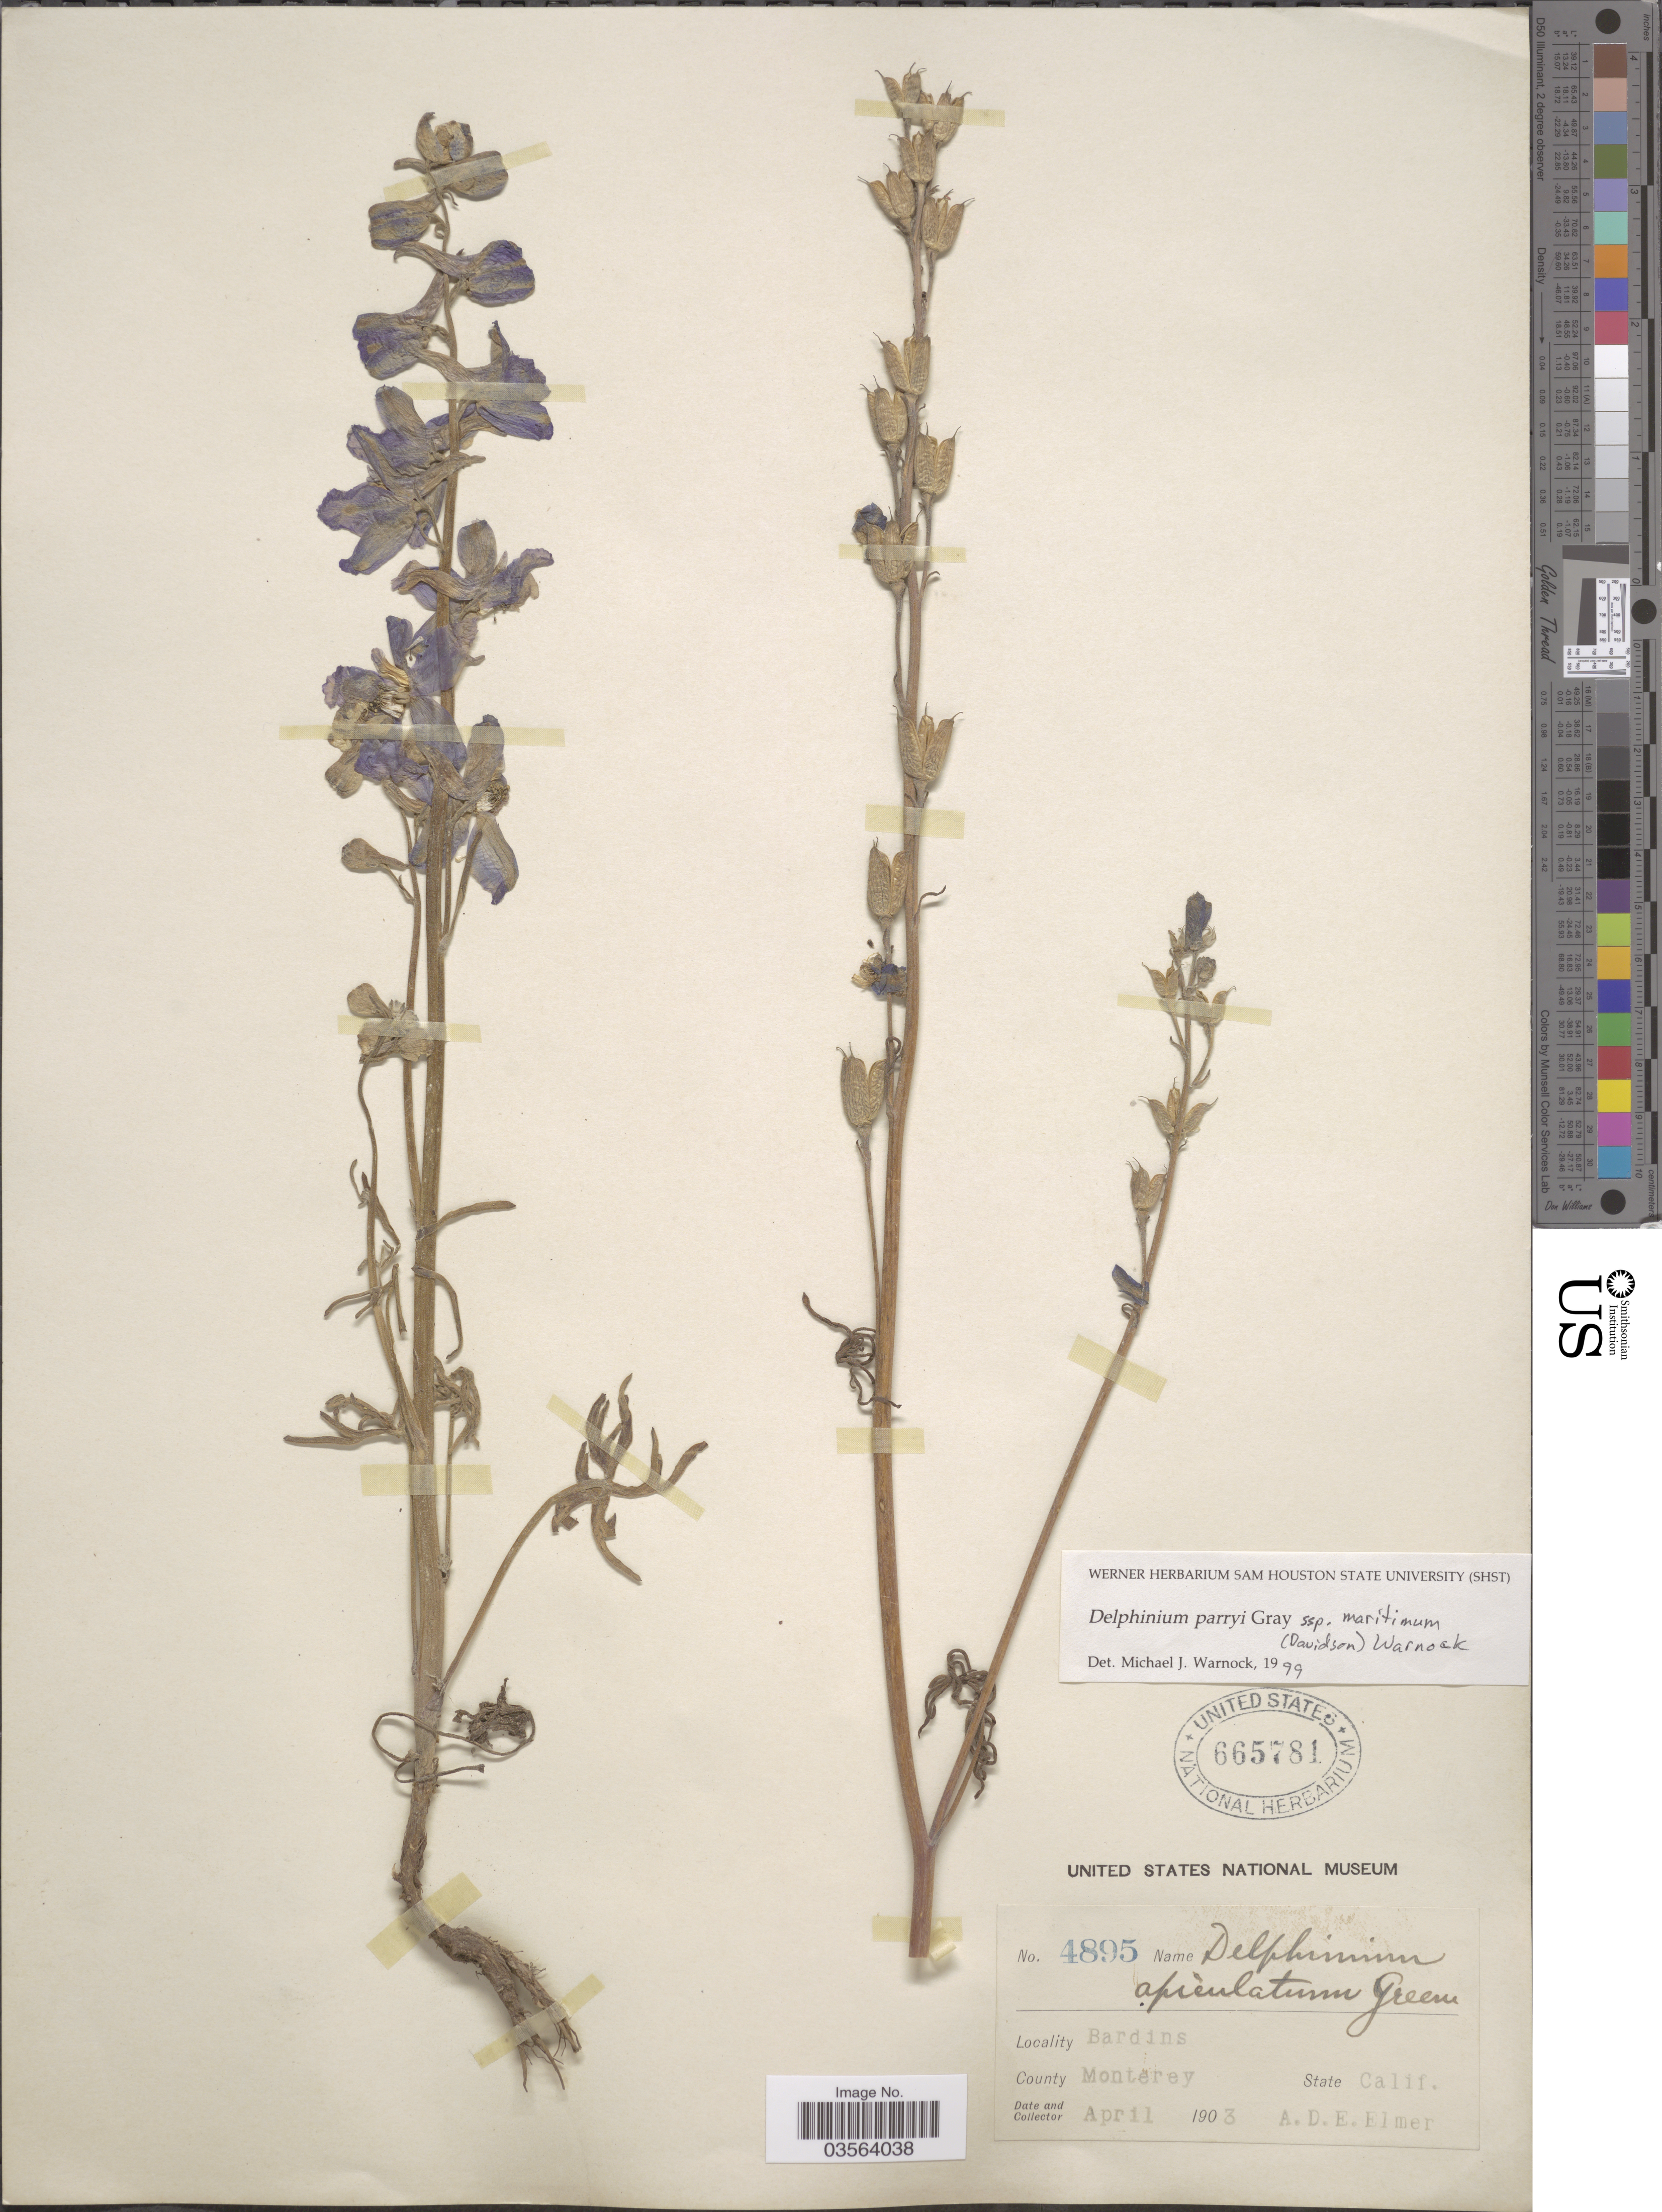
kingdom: Plantae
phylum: Tracheophyta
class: Magnoliopsida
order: Ranunculales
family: Ranunculaceae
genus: Delphinium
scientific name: Delphinium parryi subsp. maritimum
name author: (Davidson) M.J. Warnock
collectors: A. D. E. Elmer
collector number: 4895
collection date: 1903-04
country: United States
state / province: California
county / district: Monterey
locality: Bardins. County Monterey.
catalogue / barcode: US 665781